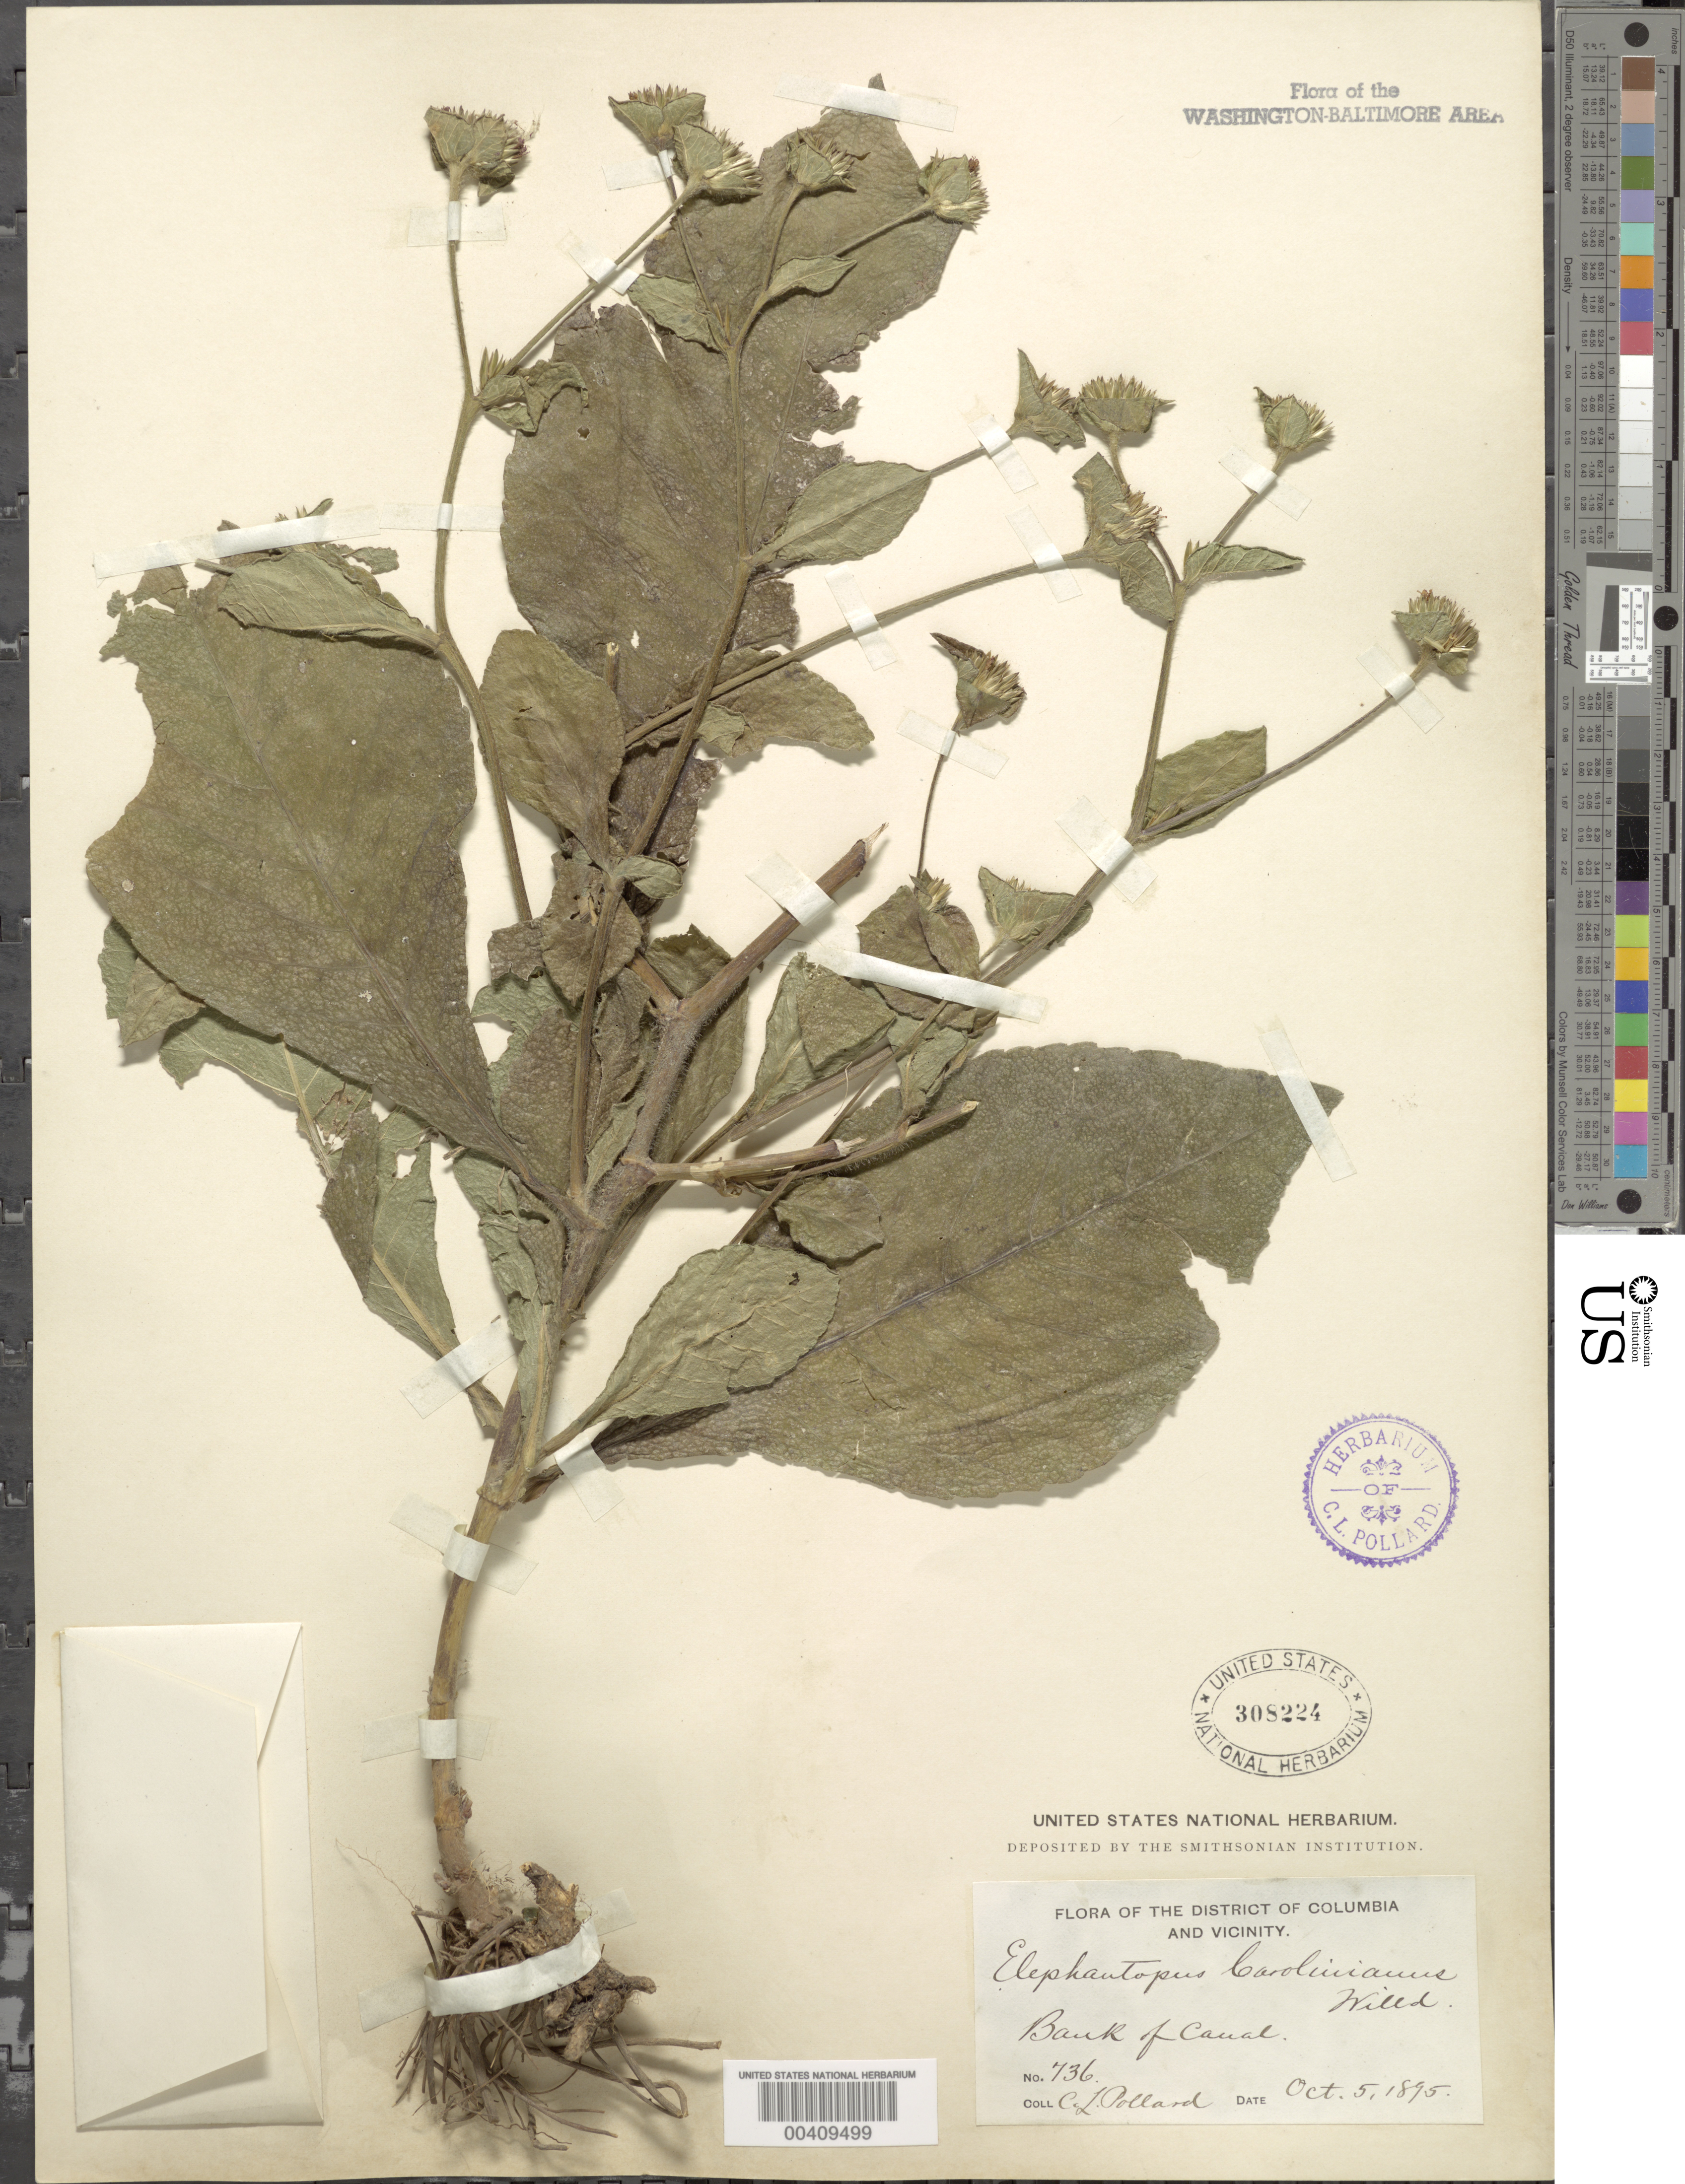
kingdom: Plantae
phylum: Tracheophyta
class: Magnoliopsida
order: Asterales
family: Asteraceae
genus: Elephantopus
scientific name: Elephantopus carolinianus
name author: Raeusch.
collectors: C. L. Pollard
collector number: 736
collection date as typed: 05 Oct 1895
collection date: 1895-10-05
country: United States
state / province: District of Columbia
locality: Canal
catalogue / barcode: US 308224